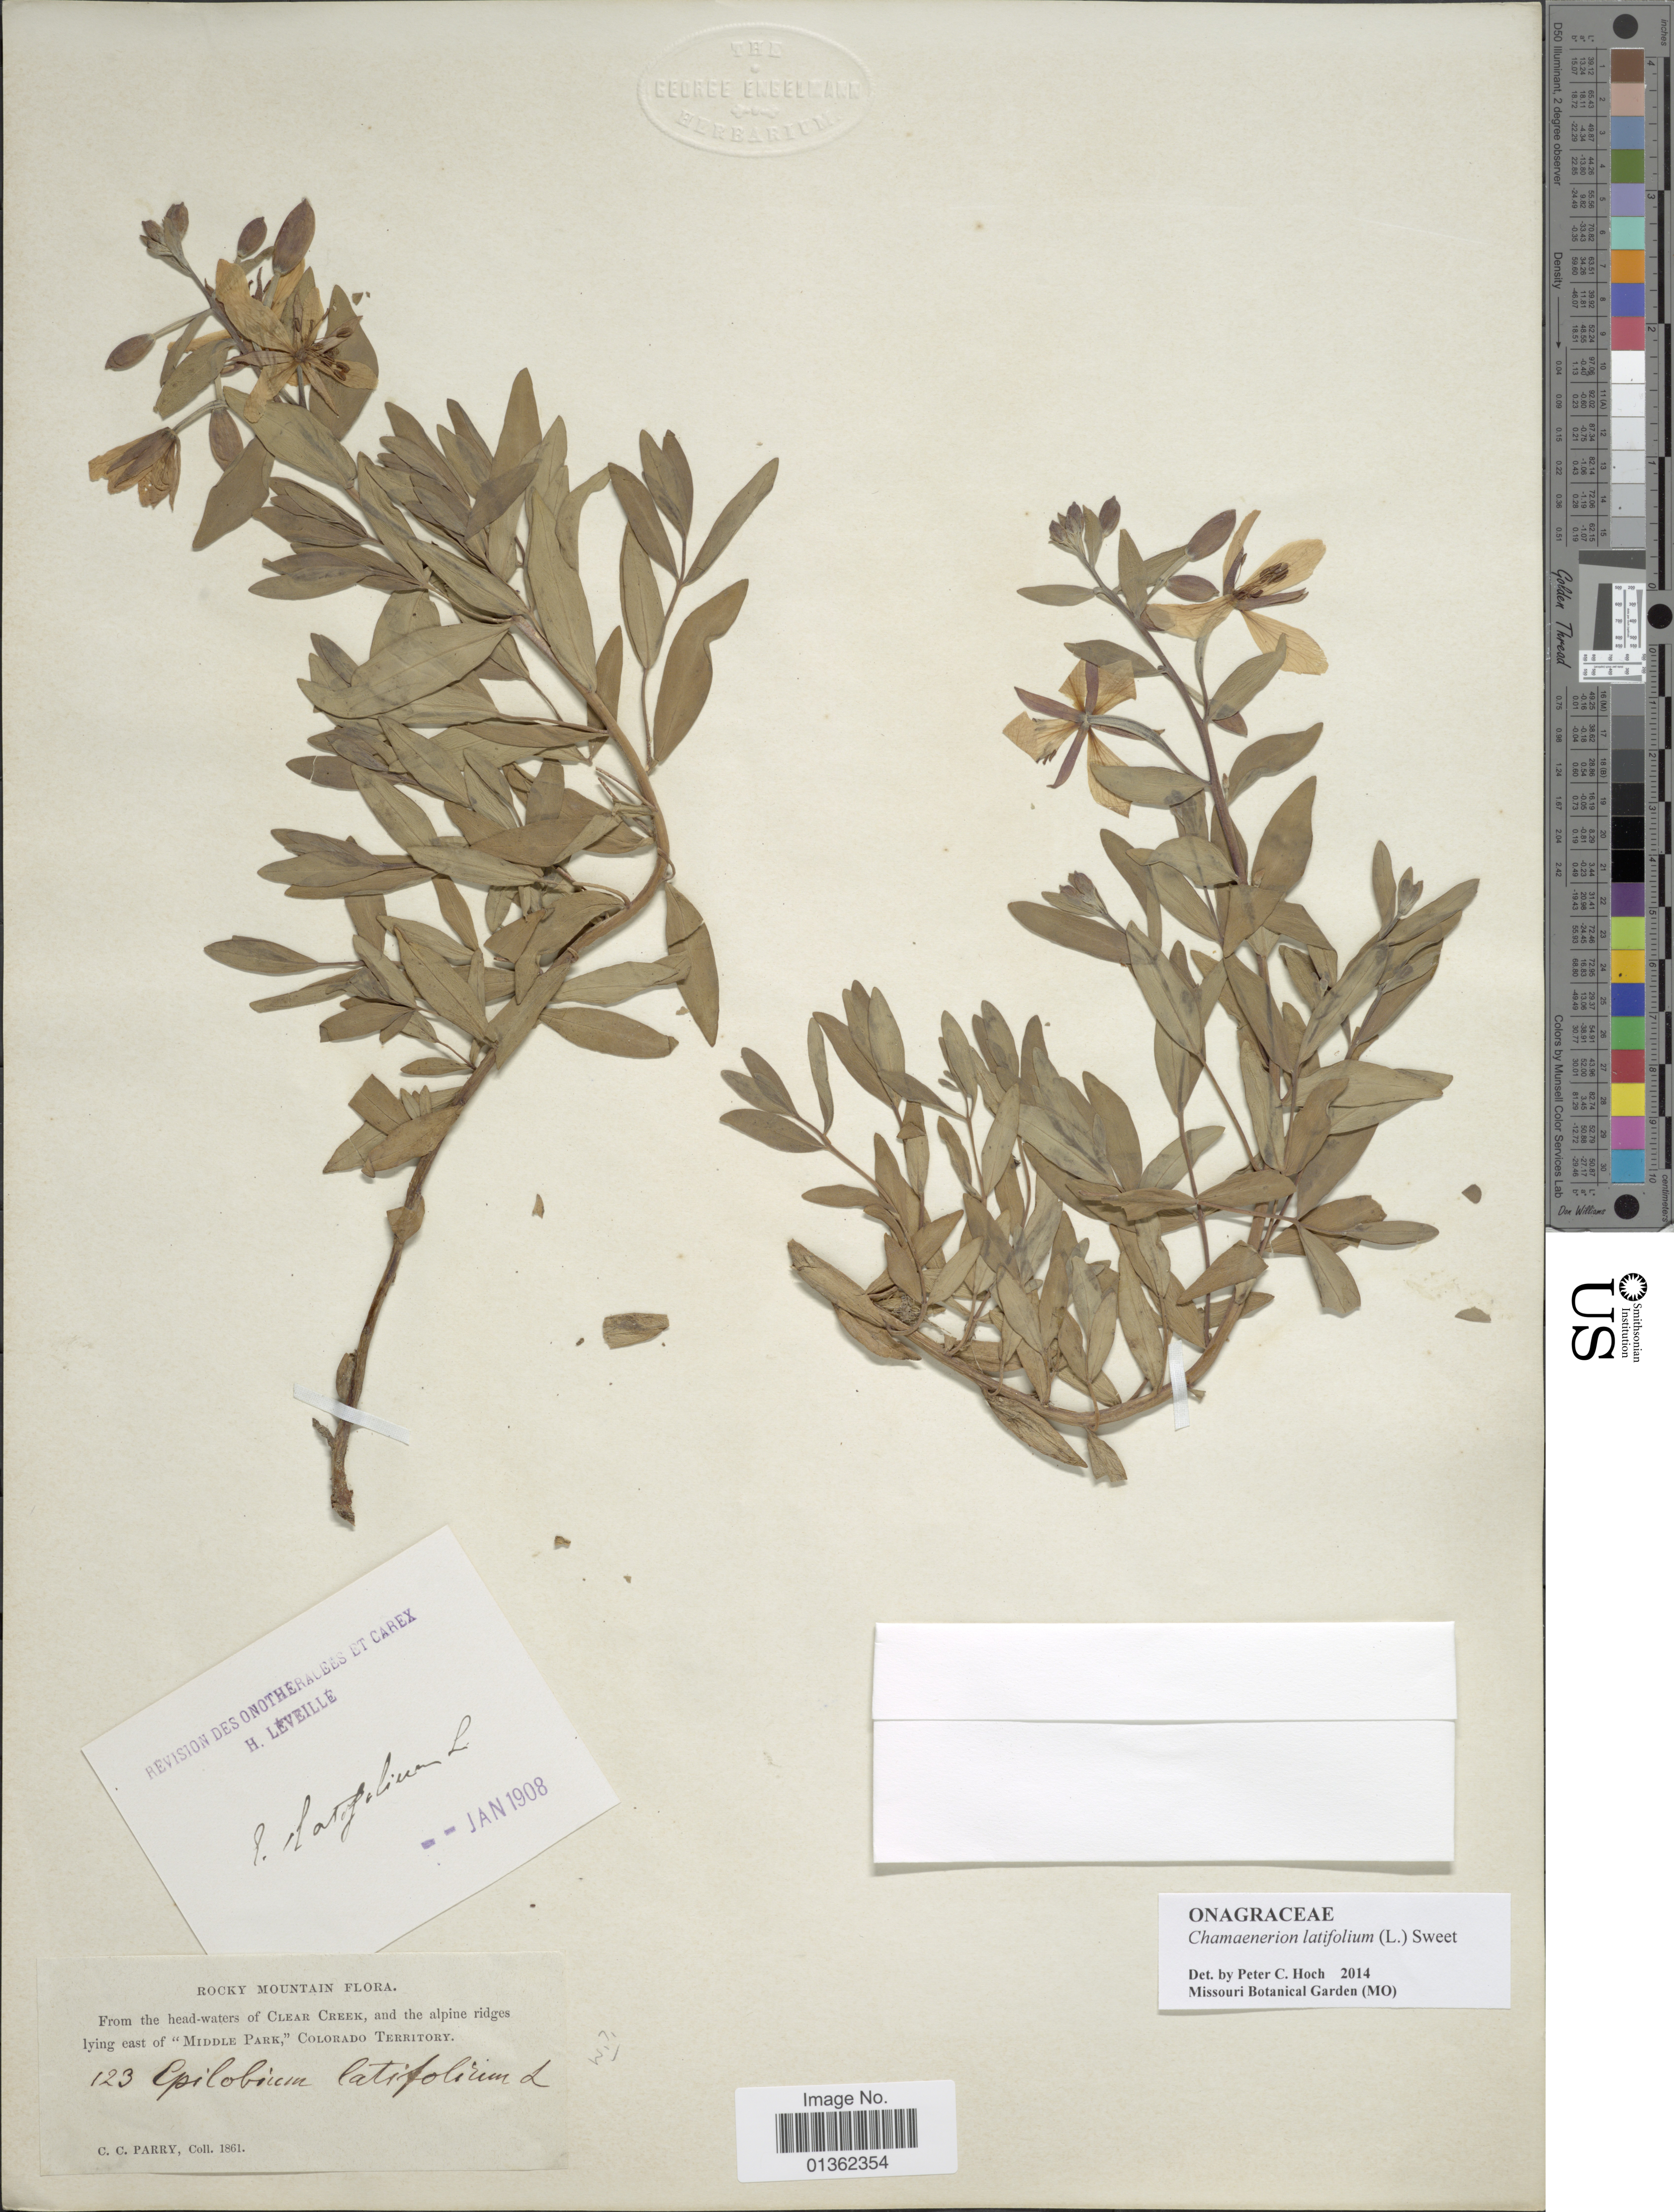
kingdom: Plantae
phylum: Tracheophyta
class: Magnoliopsida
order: Myrtales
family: Onagraceae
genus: Chamaenerion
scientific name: Chamaenerion latifolium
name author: (L.) Th. Fr. & Lange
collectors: C. C. Parry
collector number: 123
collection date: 1861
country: United States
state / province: Colorado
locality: From the head-waters of Clear Creek, and the alpine ridges lying east of "Middle Park".